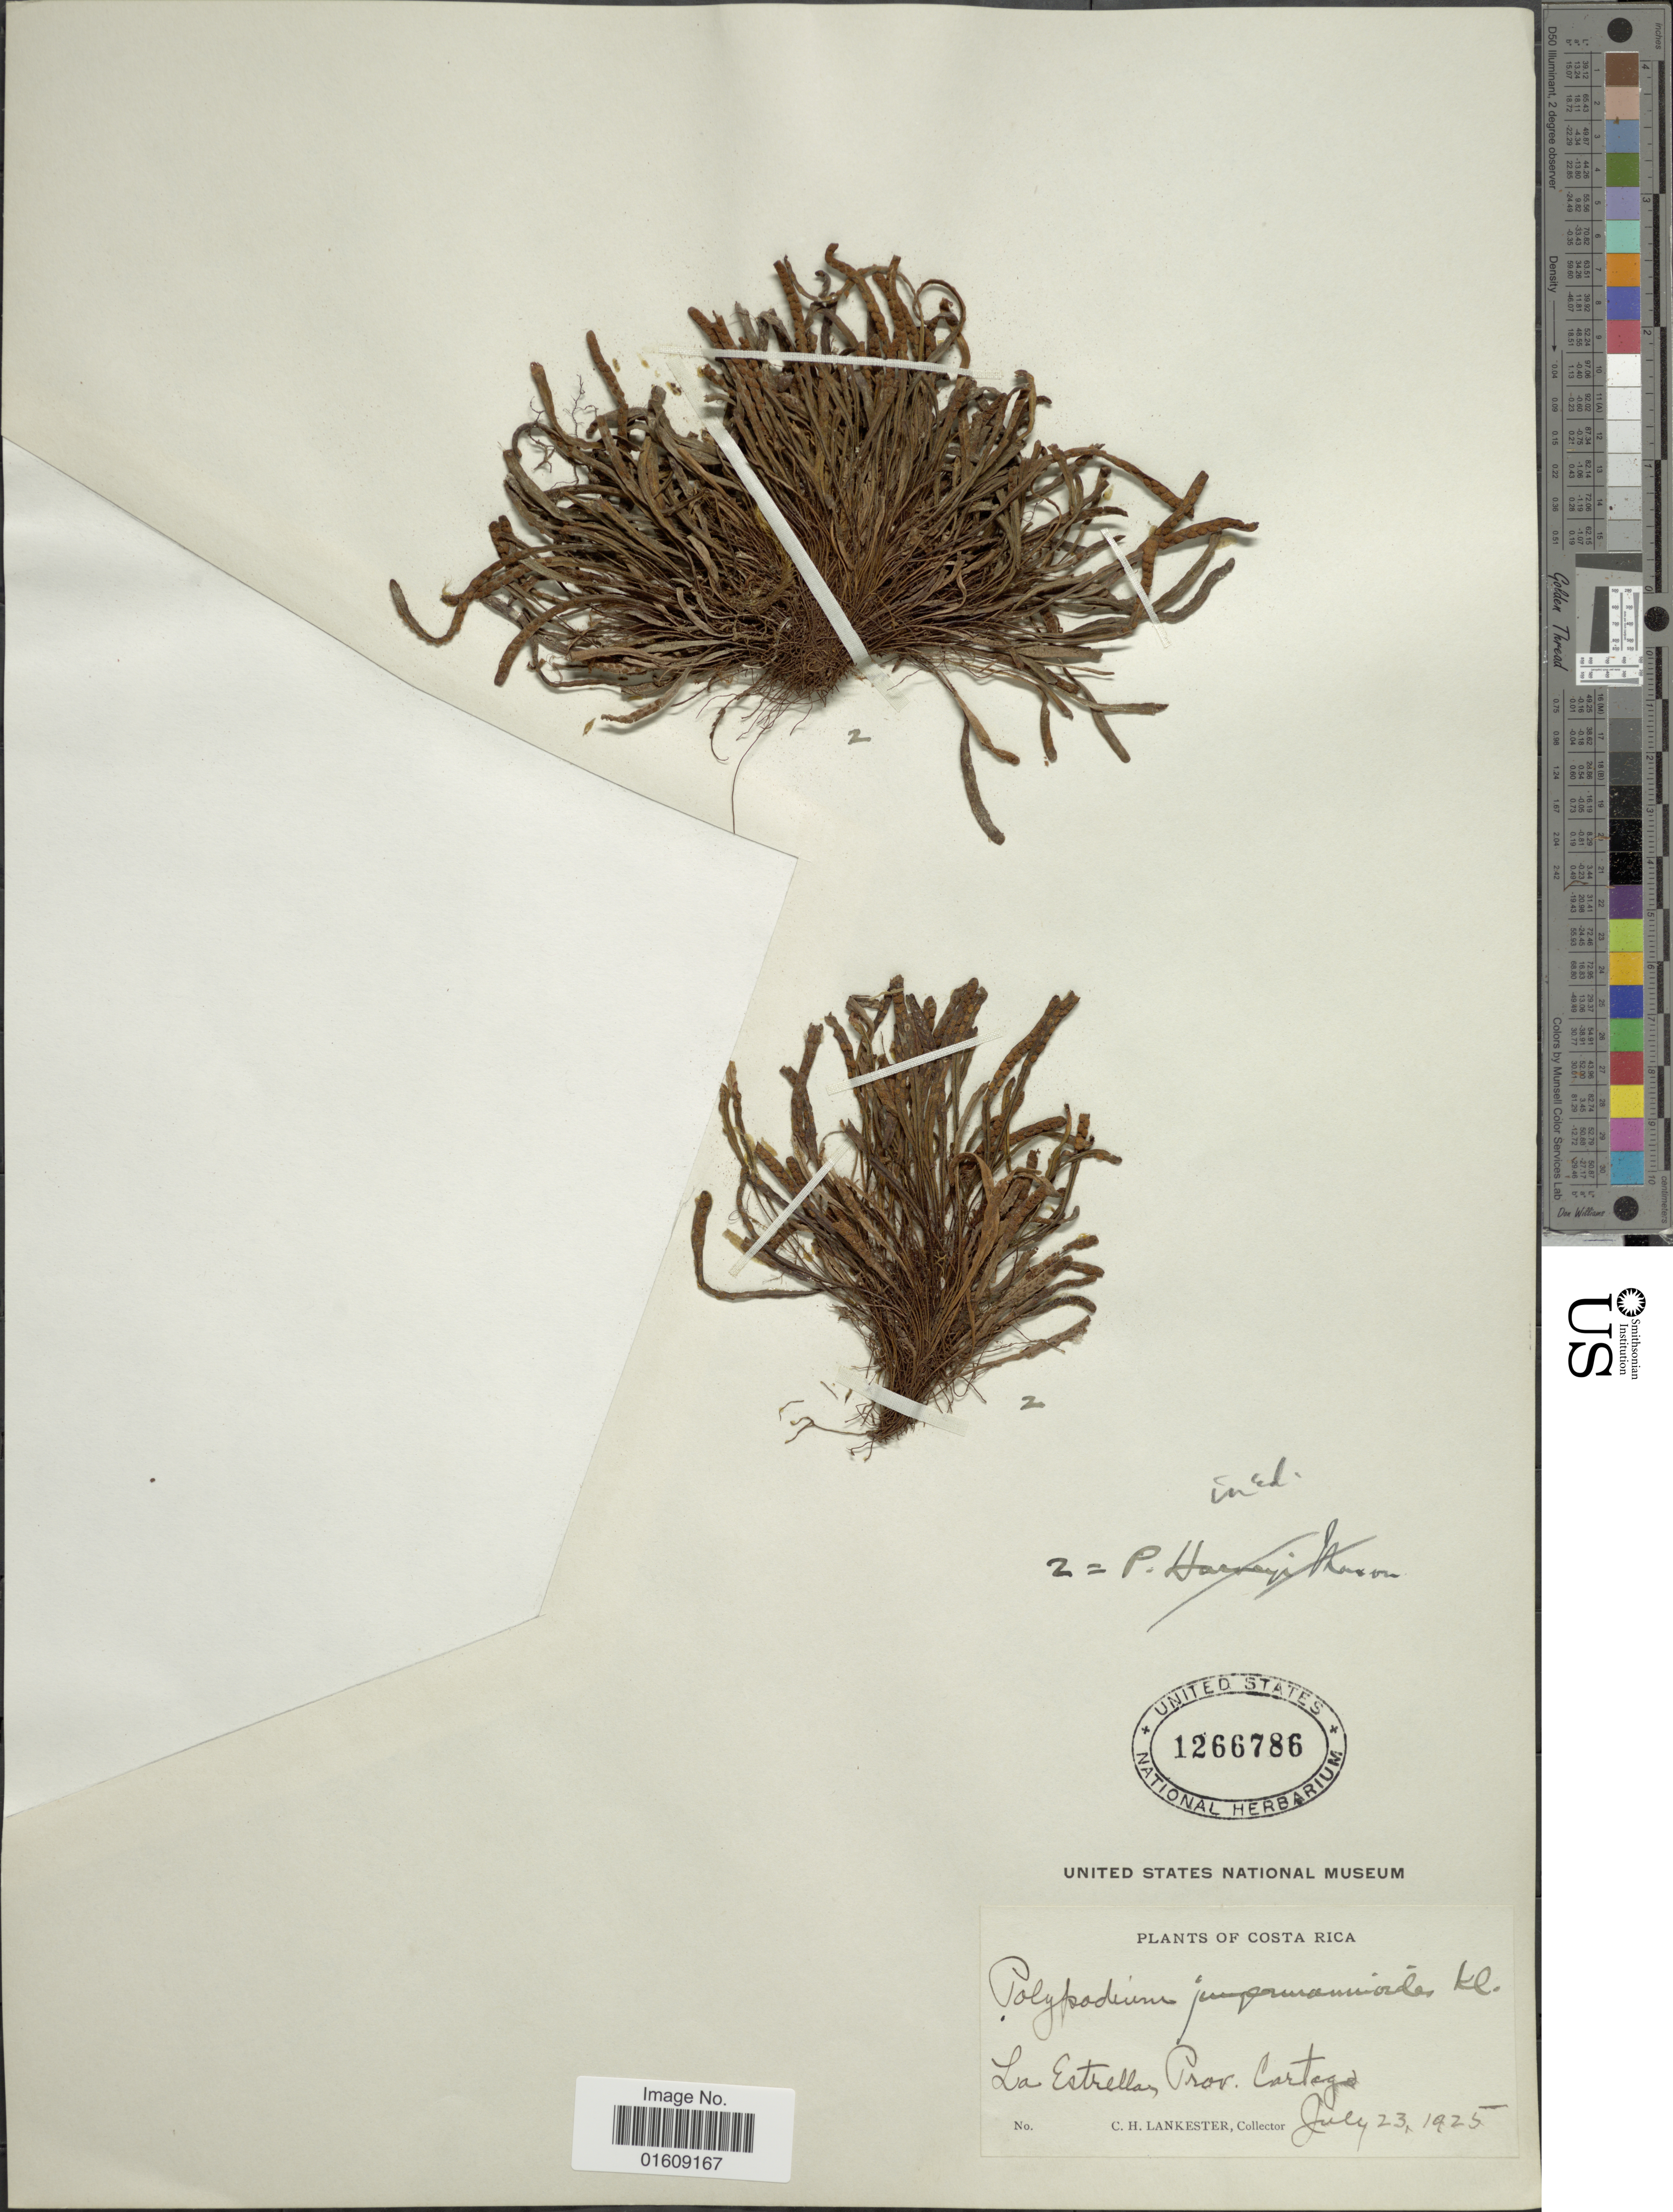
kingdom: Plantae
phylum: Tracheophyta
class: Polypodiopsida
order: Polypodiales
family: Polypodiaceae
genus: Ceradenia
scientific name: Ceradenia jungermannioides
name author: (Klotzsch) L.E. Bishop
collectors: C. H. Lankester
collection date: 1925-07-23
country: Costa Rica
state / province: Cartago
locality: Costa Rica, La Estrella, Prov. Cartago.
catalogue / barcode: US 1266786